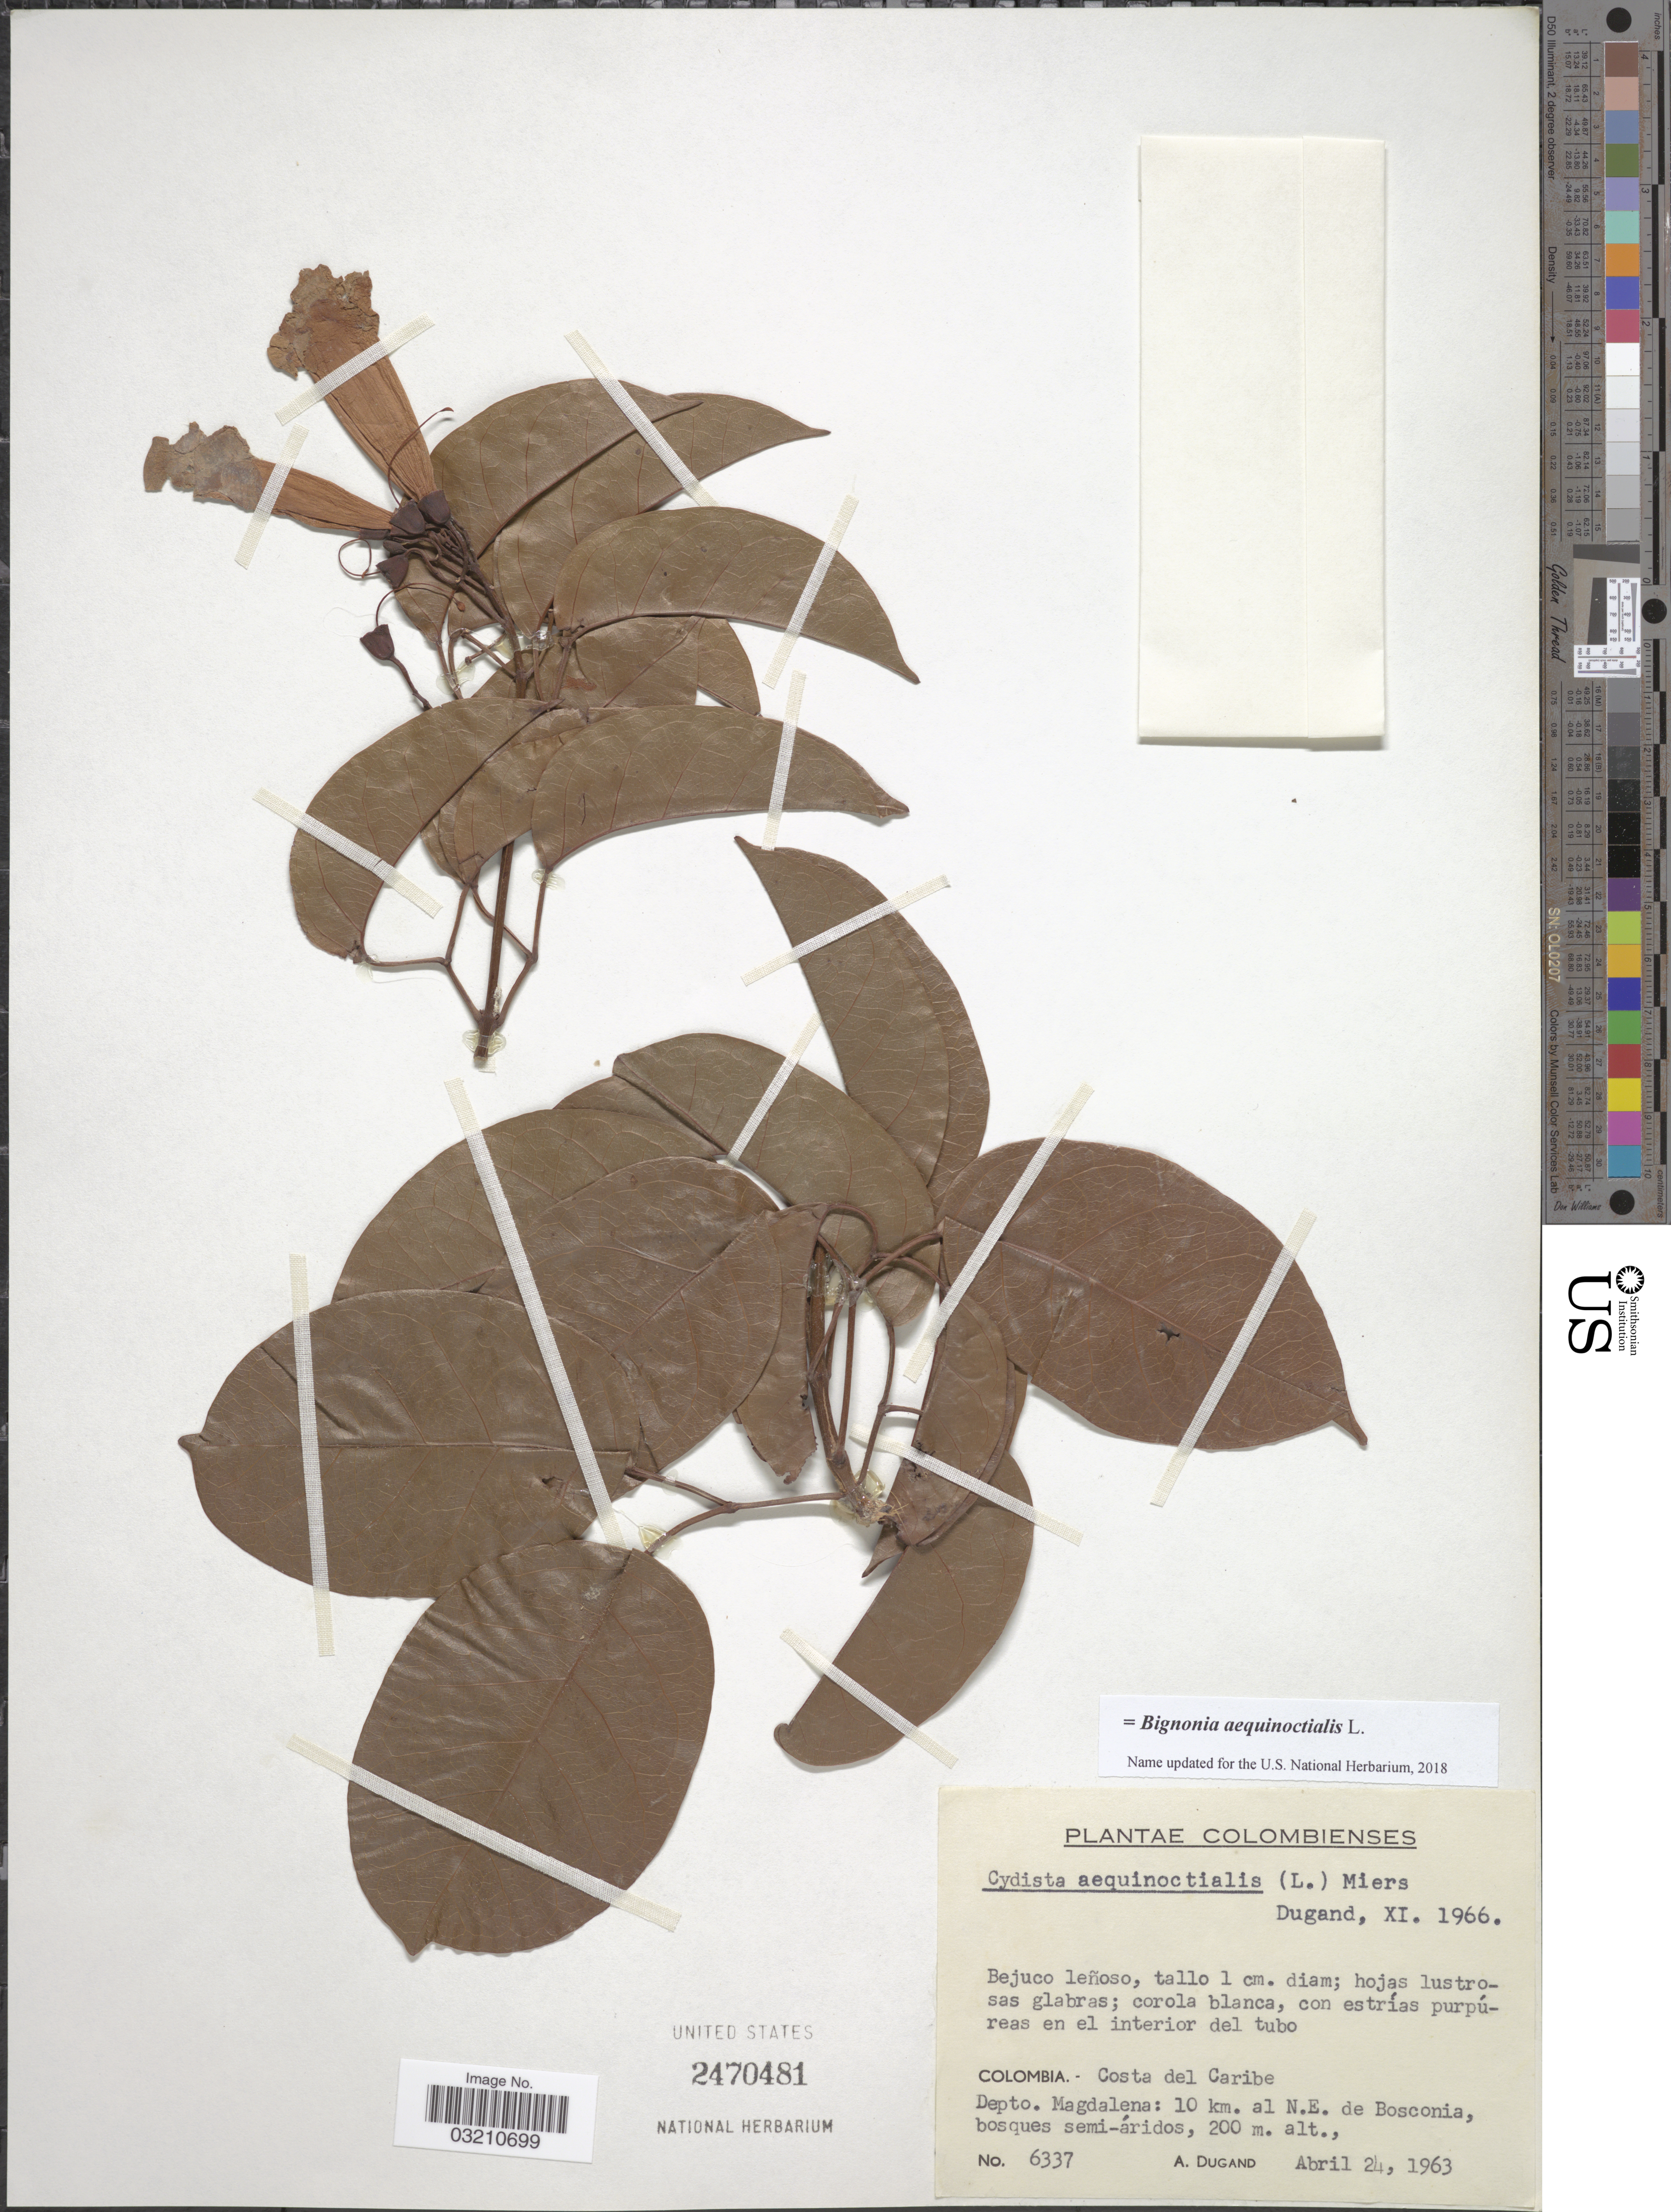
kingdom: Plantae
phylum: Tracheophyta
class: Magnoliopsida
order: Lamiales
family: Bignoniaceae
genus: Bignonia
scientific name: Bignonia aequinoctialis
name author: L.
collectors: A. Dugand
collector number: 6337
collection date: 1963-04-24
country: Colombia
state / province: Magdalena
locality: Costa del Caribe. Depto. Magdalena: 10 km. al N.E. de Bosconia.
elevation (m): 200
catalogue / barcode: US 2470481